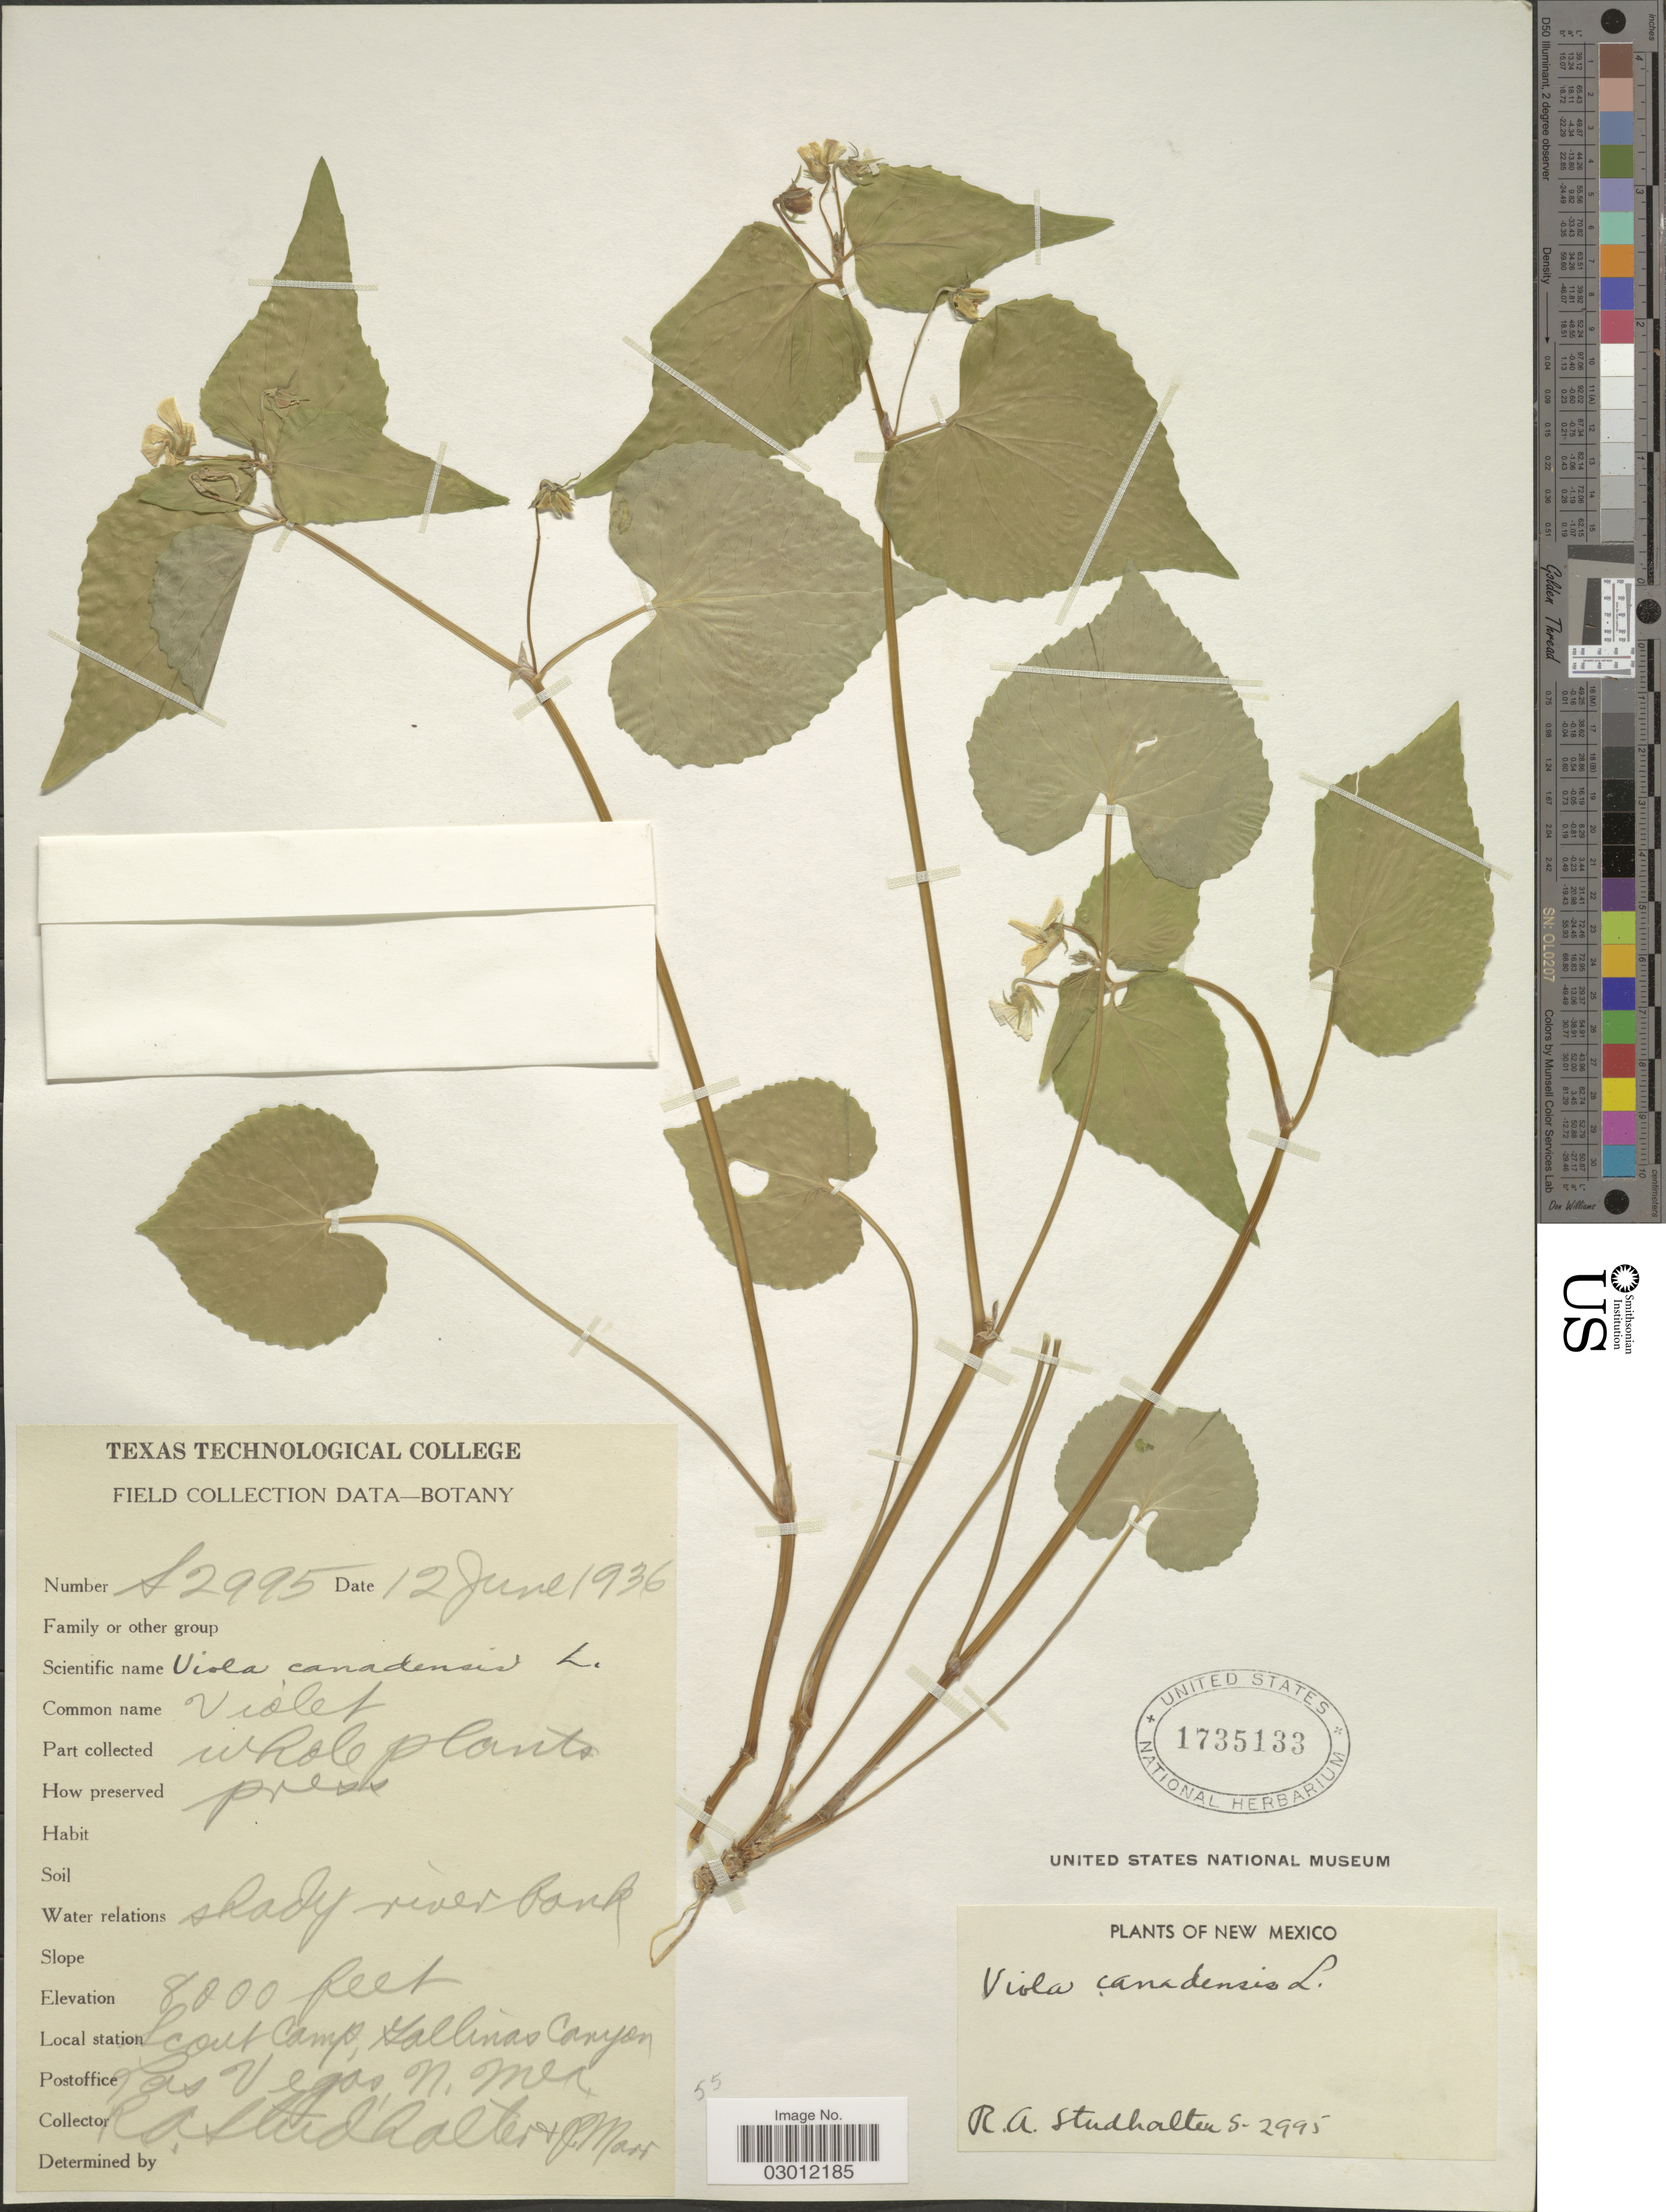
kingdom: Plantae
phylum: Tracheophyta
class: Magnoliopsida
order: Malpighiales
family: Violaceae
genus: Viola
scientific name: Viola canadensis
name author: L.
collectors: R. Studhalter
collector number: S.2995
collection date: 1936-06-12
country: United States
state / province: New Mexico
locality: Scout Camp, Gallinas Canyon, Las Vegas.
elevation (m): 2438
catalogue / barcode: US 1735133